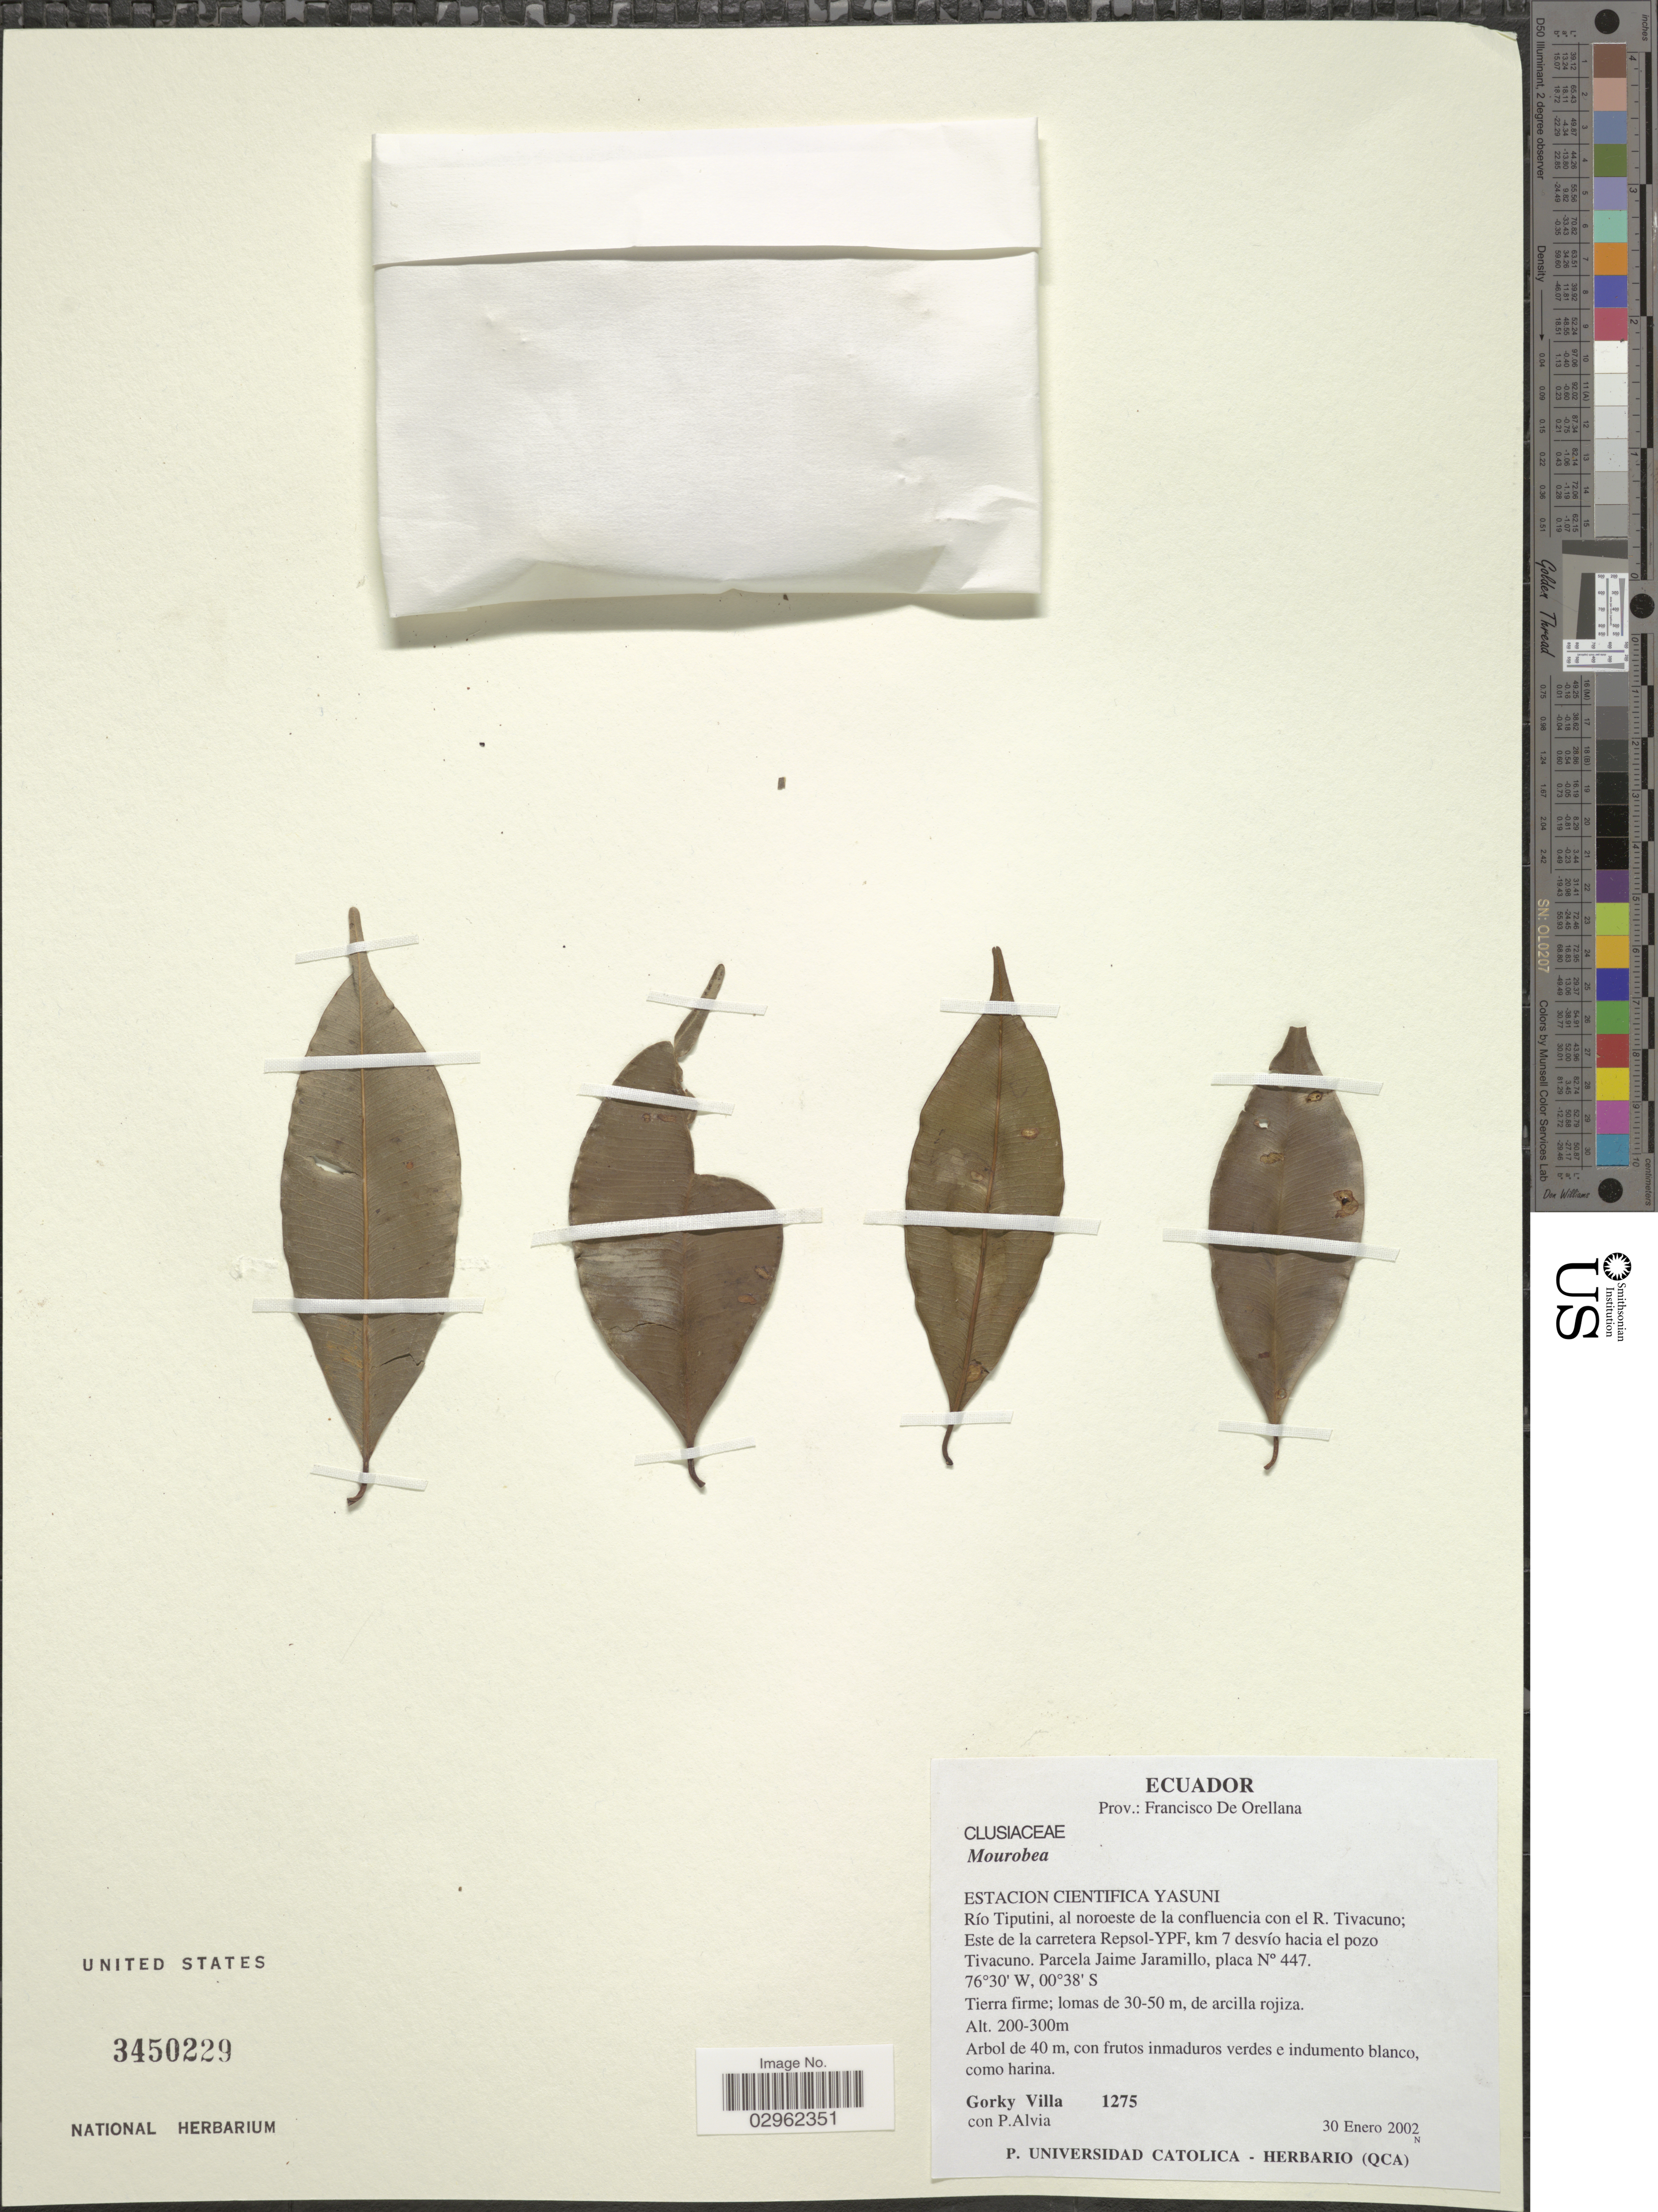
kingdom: Plantae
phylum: Tracheophyta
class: Magnoliopsida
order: Malpighiales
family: Clusiaceae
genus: Moronobea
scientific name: Moronobea riparia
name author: Planch. & Triana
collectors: G. Villa & P. Alvia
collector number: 1275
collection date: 2002-01-30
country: Ecuador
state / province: Orellana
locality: Prov.: Francisco de Orellana. Estacion Cientifica Yasuni. Río Tiputini, al noroeste de la confluencia con el R. Tivacuno; Este de la carretera Repsol-YPF, km 7 desvío hacia el pozo Tivacuno. Parcela Jaime Jaramillo, placa N° 447.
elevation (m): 200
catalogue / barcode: US 3450229